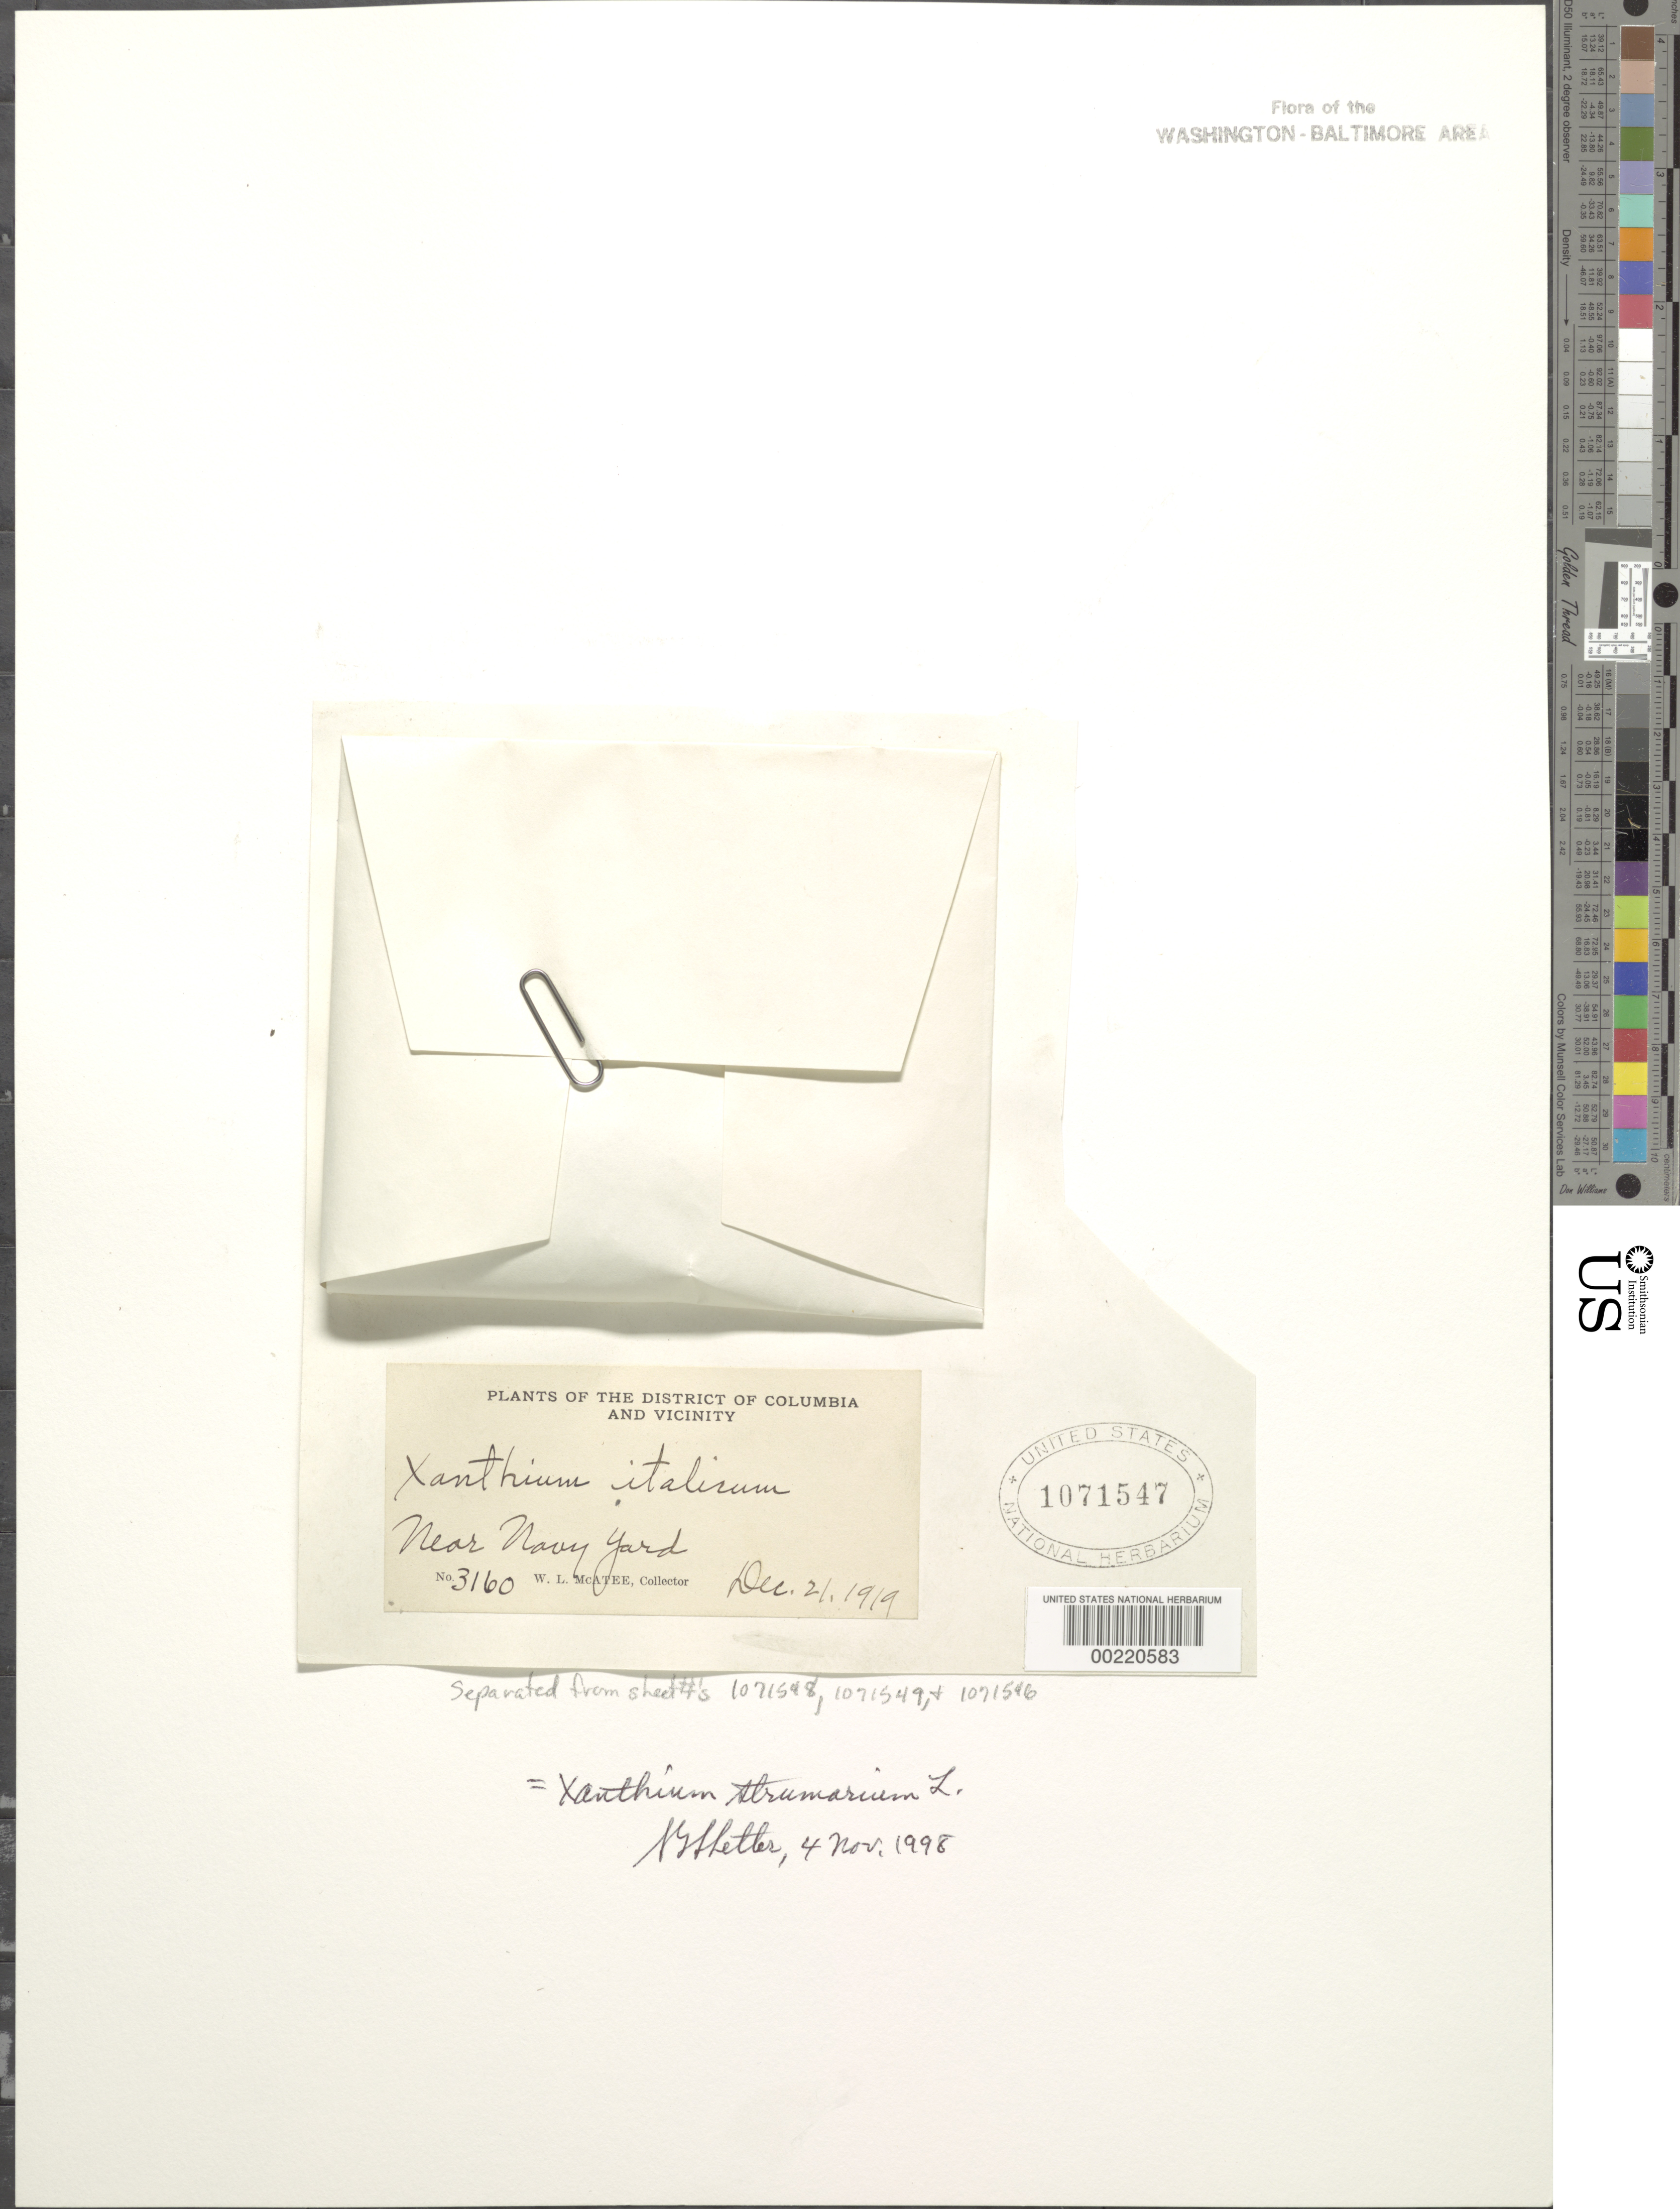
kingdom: Plantae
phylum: Tracheophyta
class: Magnoliopsida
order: Asterales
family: Asteraceae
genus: Xanthium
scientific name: Xanthium strumarium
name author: L.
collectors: W. McAtee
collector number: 3160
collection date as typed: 21 Dec 1919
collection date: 1919-12-21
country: United States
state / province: District of Columbia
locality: Near Navy Yard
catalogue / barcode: US 1071547